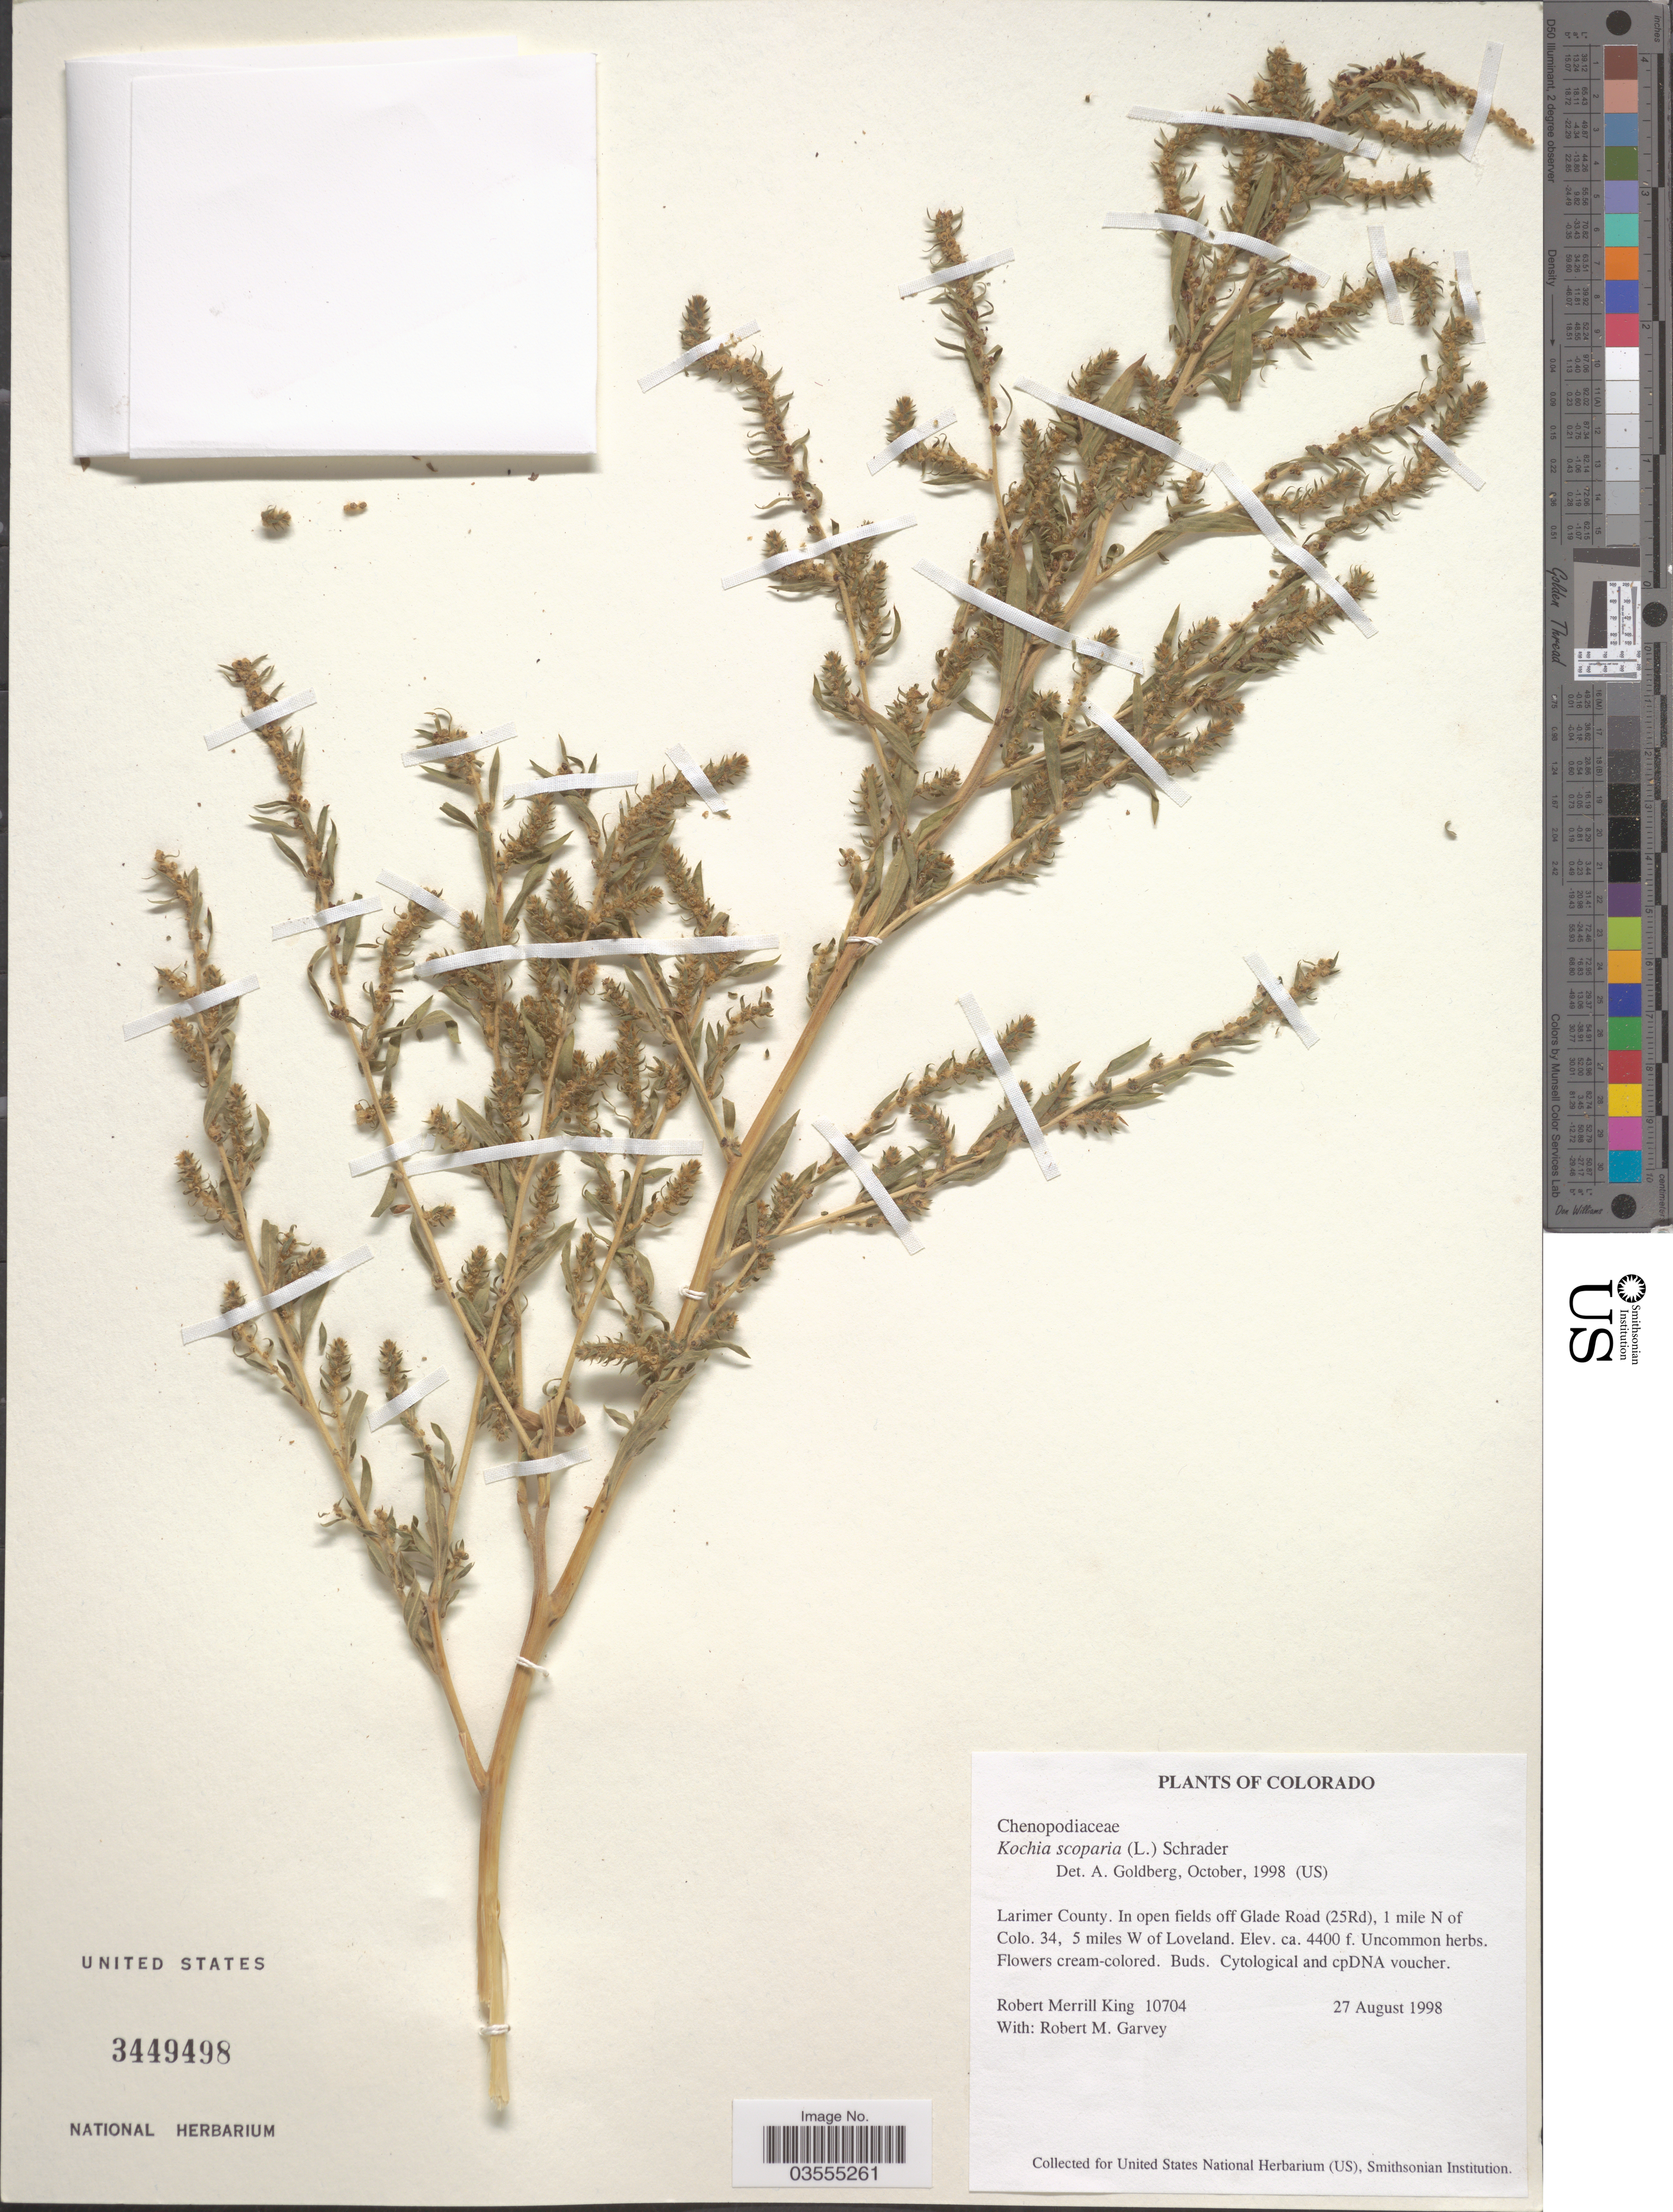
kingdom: Plantae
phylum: Tracheophyta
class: Magnoliopsida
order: Caryophyllales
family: Amaranthaceae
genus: Bassia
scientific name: Bassia scoparia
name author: (L.) Voss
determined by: U.S. National Herbarium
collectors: R. M. King & R. Garvey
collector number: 10704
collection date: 1998-08-27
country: United States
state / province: Colorado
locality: Larimer County. In open fields off Glade Road (25Rd), 1 mile N of Colo. 34, 5 miles W of Loveland.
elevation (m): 1341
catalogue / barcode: US 3449498